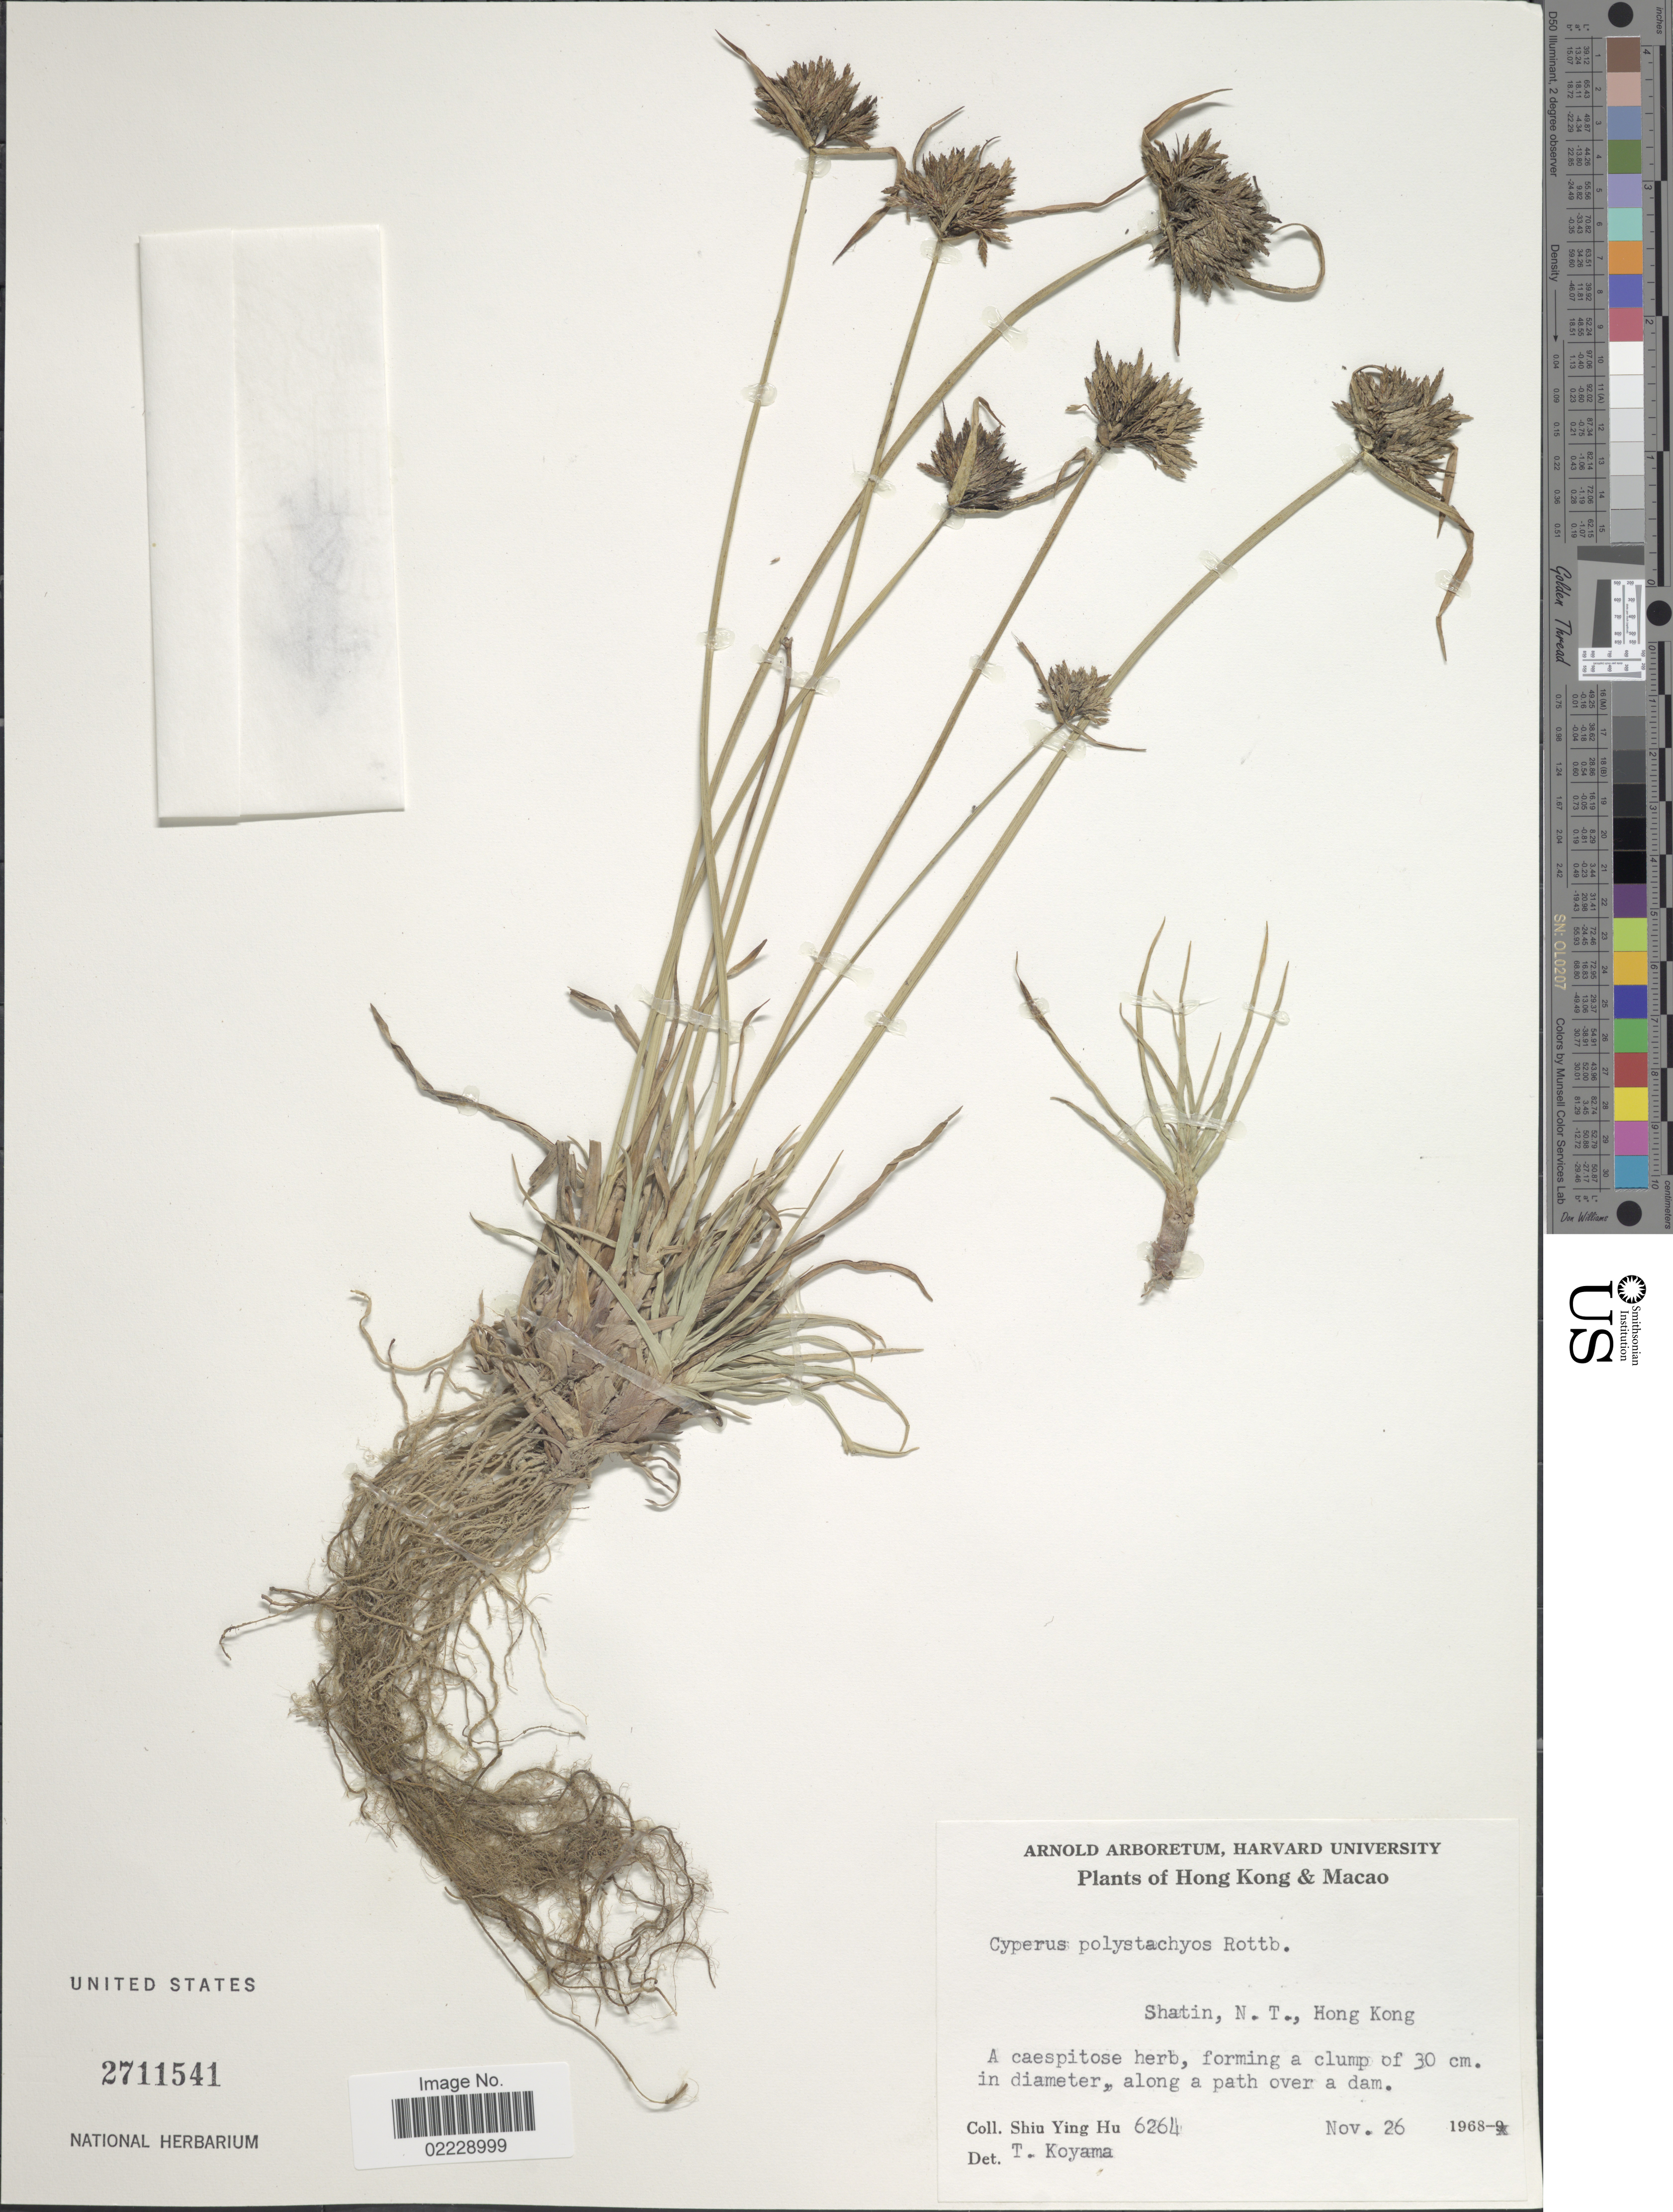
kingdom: Plantae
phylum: Tracheophyta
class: Liliopsida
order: Poales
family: Cyperaceae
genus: Cyperus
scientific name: Cyperus polystachyos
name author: Rottb.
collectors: S. Y. Hu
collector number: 6264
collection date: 1968-11-26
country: China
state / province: Hong Kong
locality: Hong Kong & Macao. Shatin, N.T.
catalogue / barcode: US 2711541